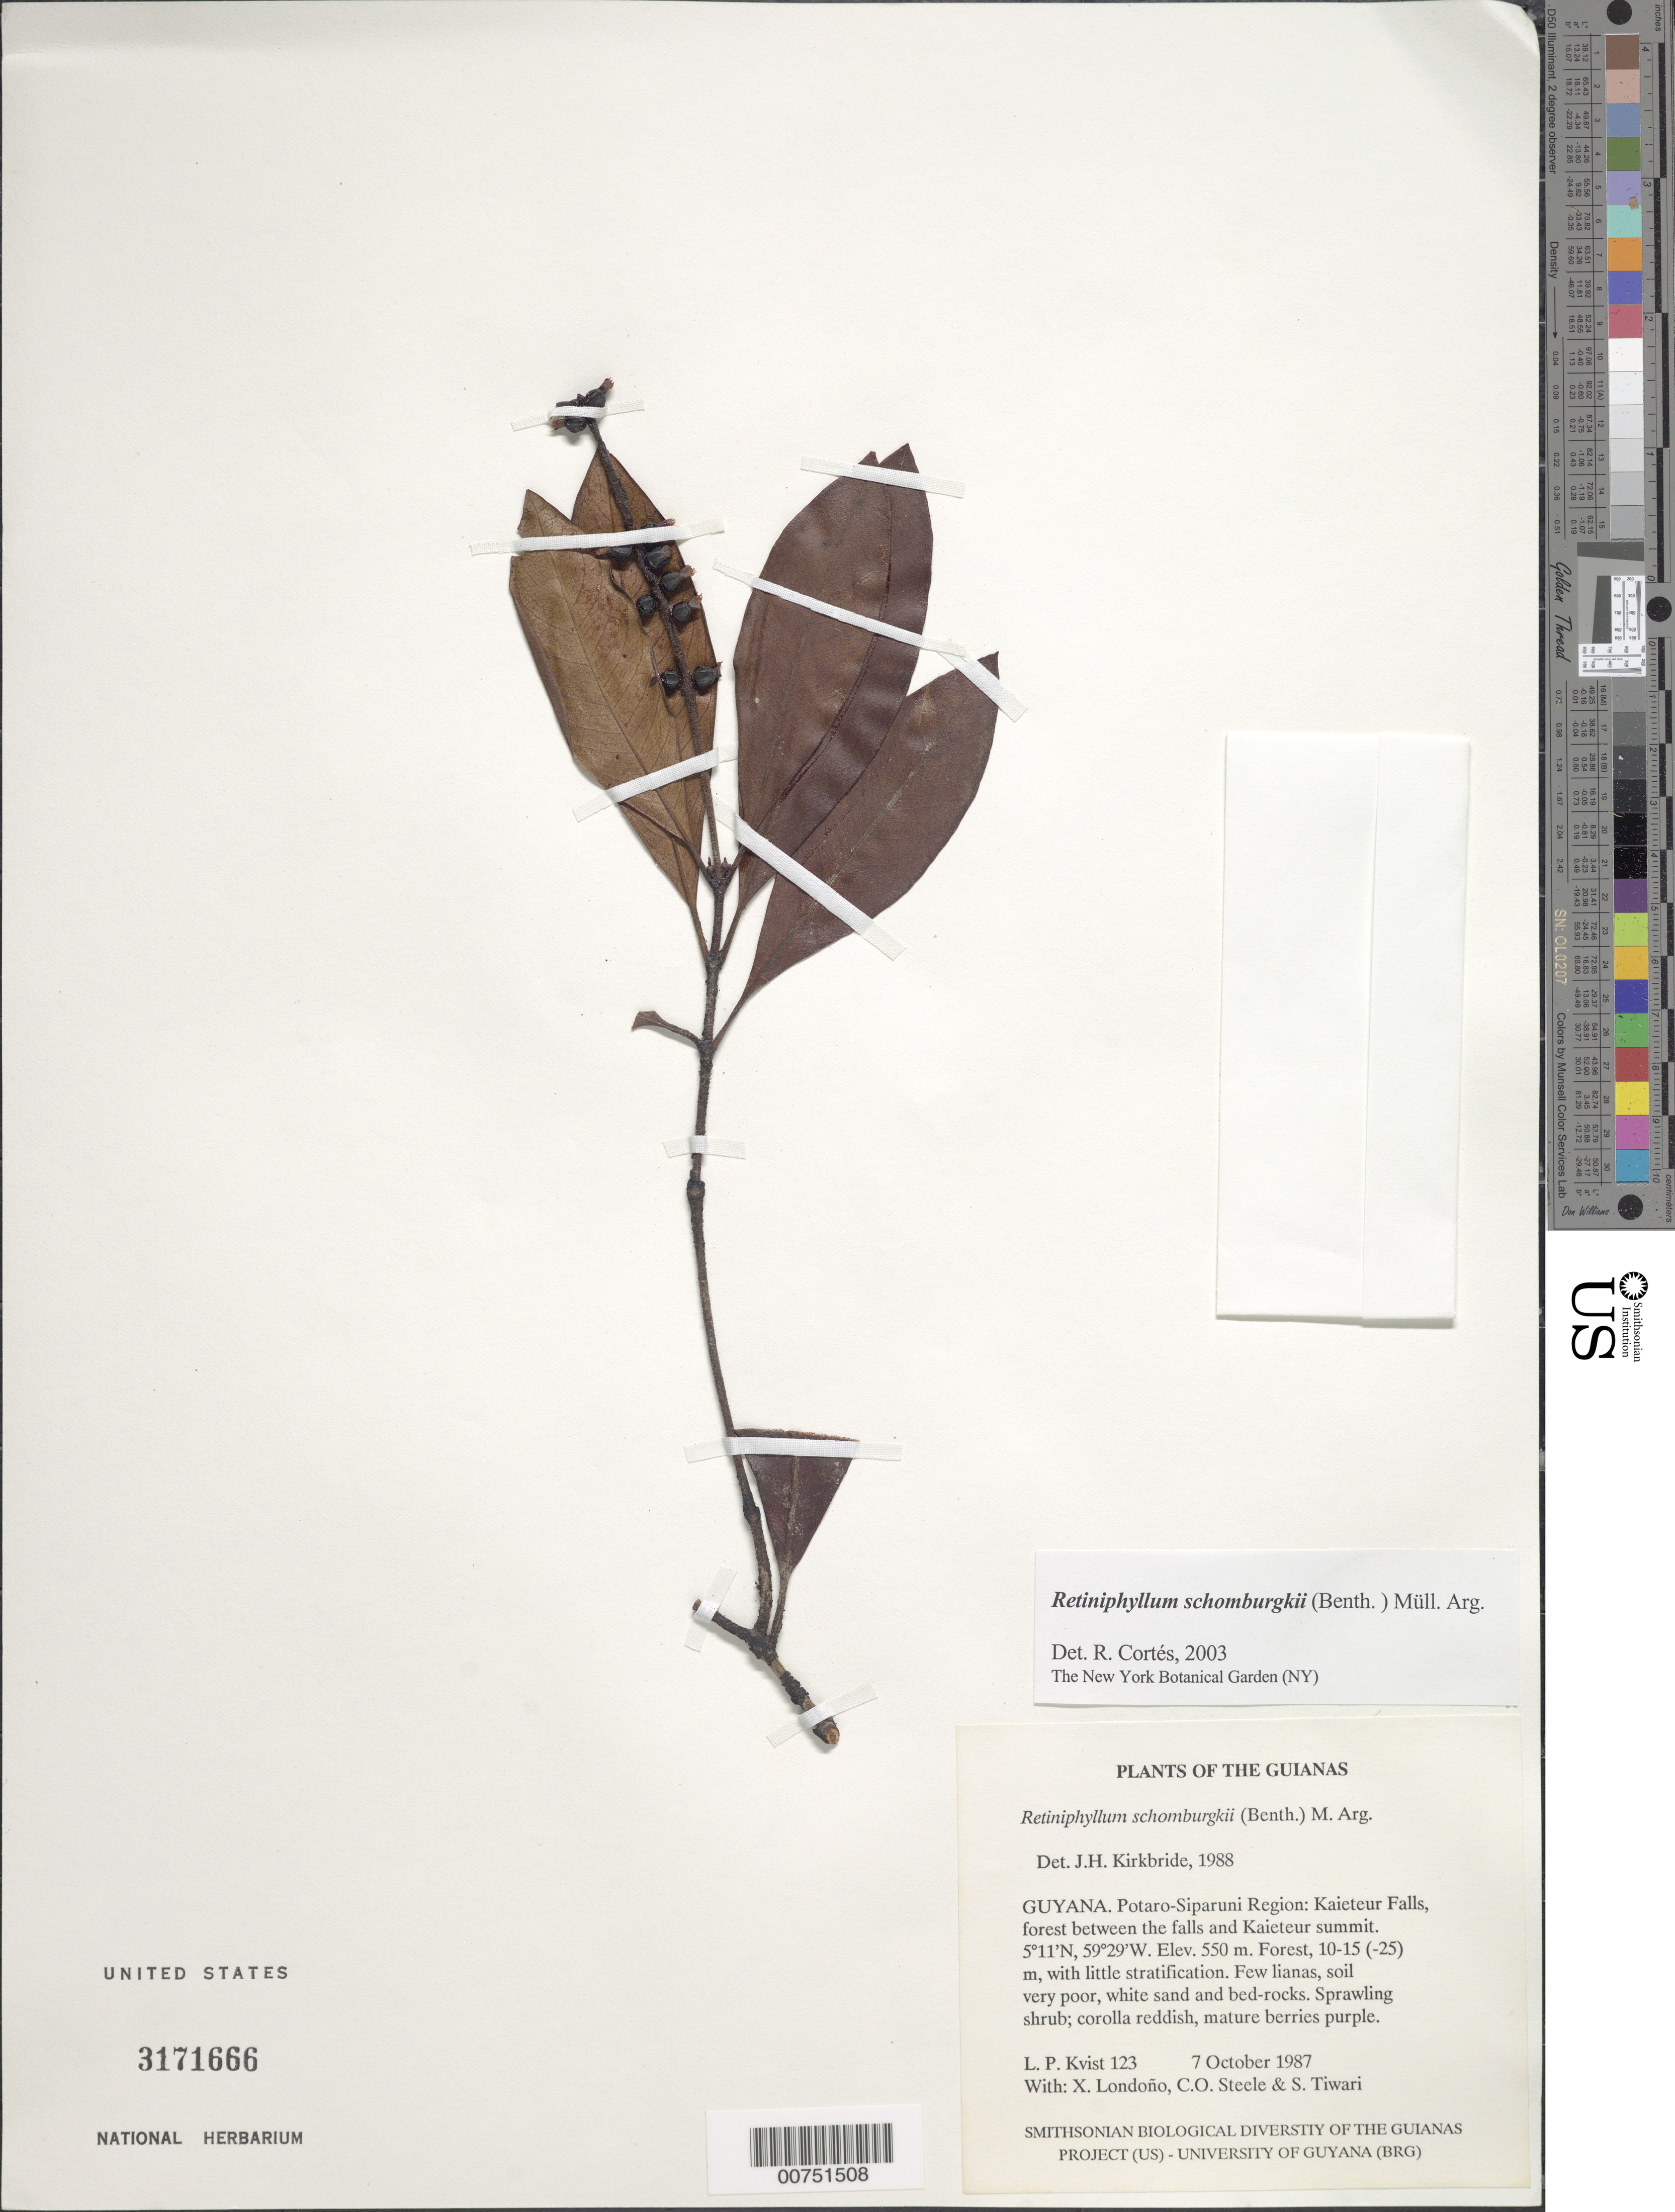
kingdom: Plantae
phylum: Tracheophyta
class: Magnoliopsida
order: Gentianales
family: Rubiaceae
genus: Retiniphyllum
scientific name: Retiniphyllum schomburgkii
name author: (Benth.) Müll. Arg.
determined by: Cortes R., G.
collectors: L. P. Kvist, X. Londoño, O. C. Steele & S. Tiwari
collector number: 123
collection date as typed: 7 October 1987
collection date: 1987-10-07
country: Guyana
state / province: Potaro-Siparuni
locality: Kaieteur Falls, between the falls and Kaieteur summit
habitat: Forest, 10-15 (-25) m, with little stratification. Few lianas, soil very poor, white sand and bed-rocks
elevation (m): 550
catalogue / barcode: US 3171666